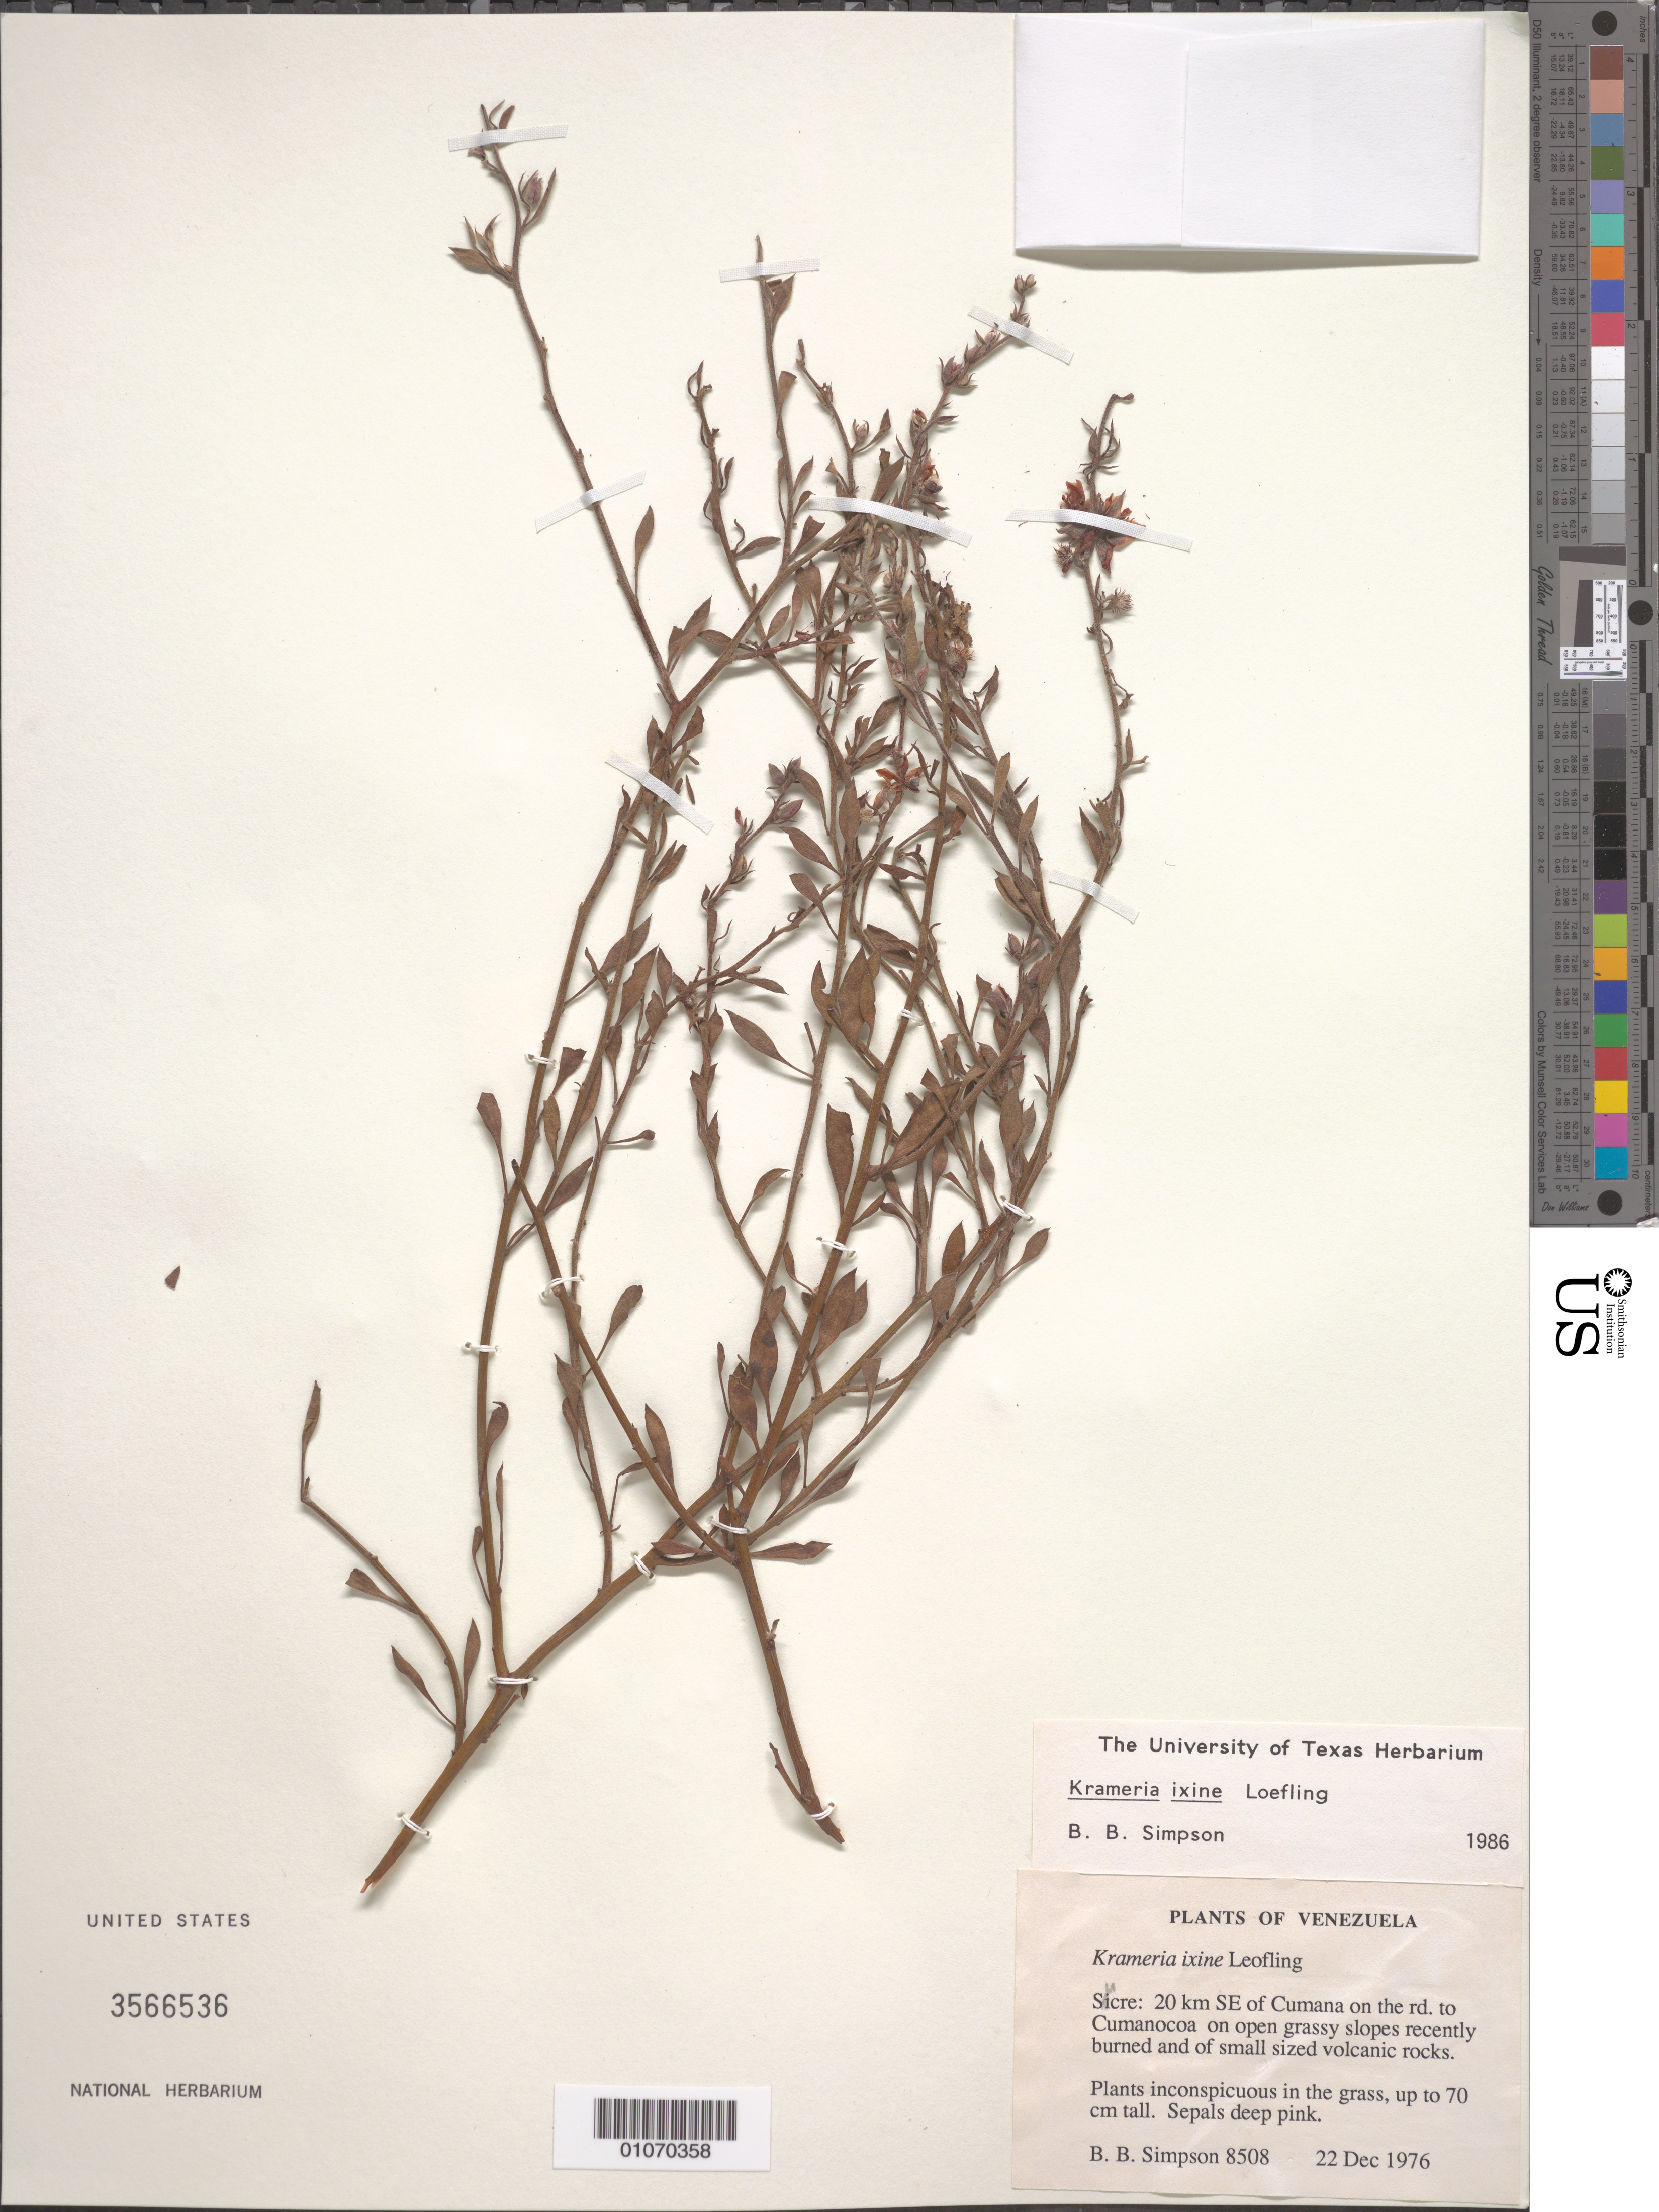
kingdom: Plantae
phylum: Tracheophyta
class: Magnoliopsida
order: Zygophyllales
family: Krameriaceae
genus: Krameria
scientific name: Krameria ixine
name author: L.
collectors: B. B. Simpson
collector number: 8508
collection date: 1976-12-22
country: Venezuela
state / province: Sucre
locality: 20 km SE of Cumana on the road to Cumanocoa.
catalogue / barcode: US 3566536